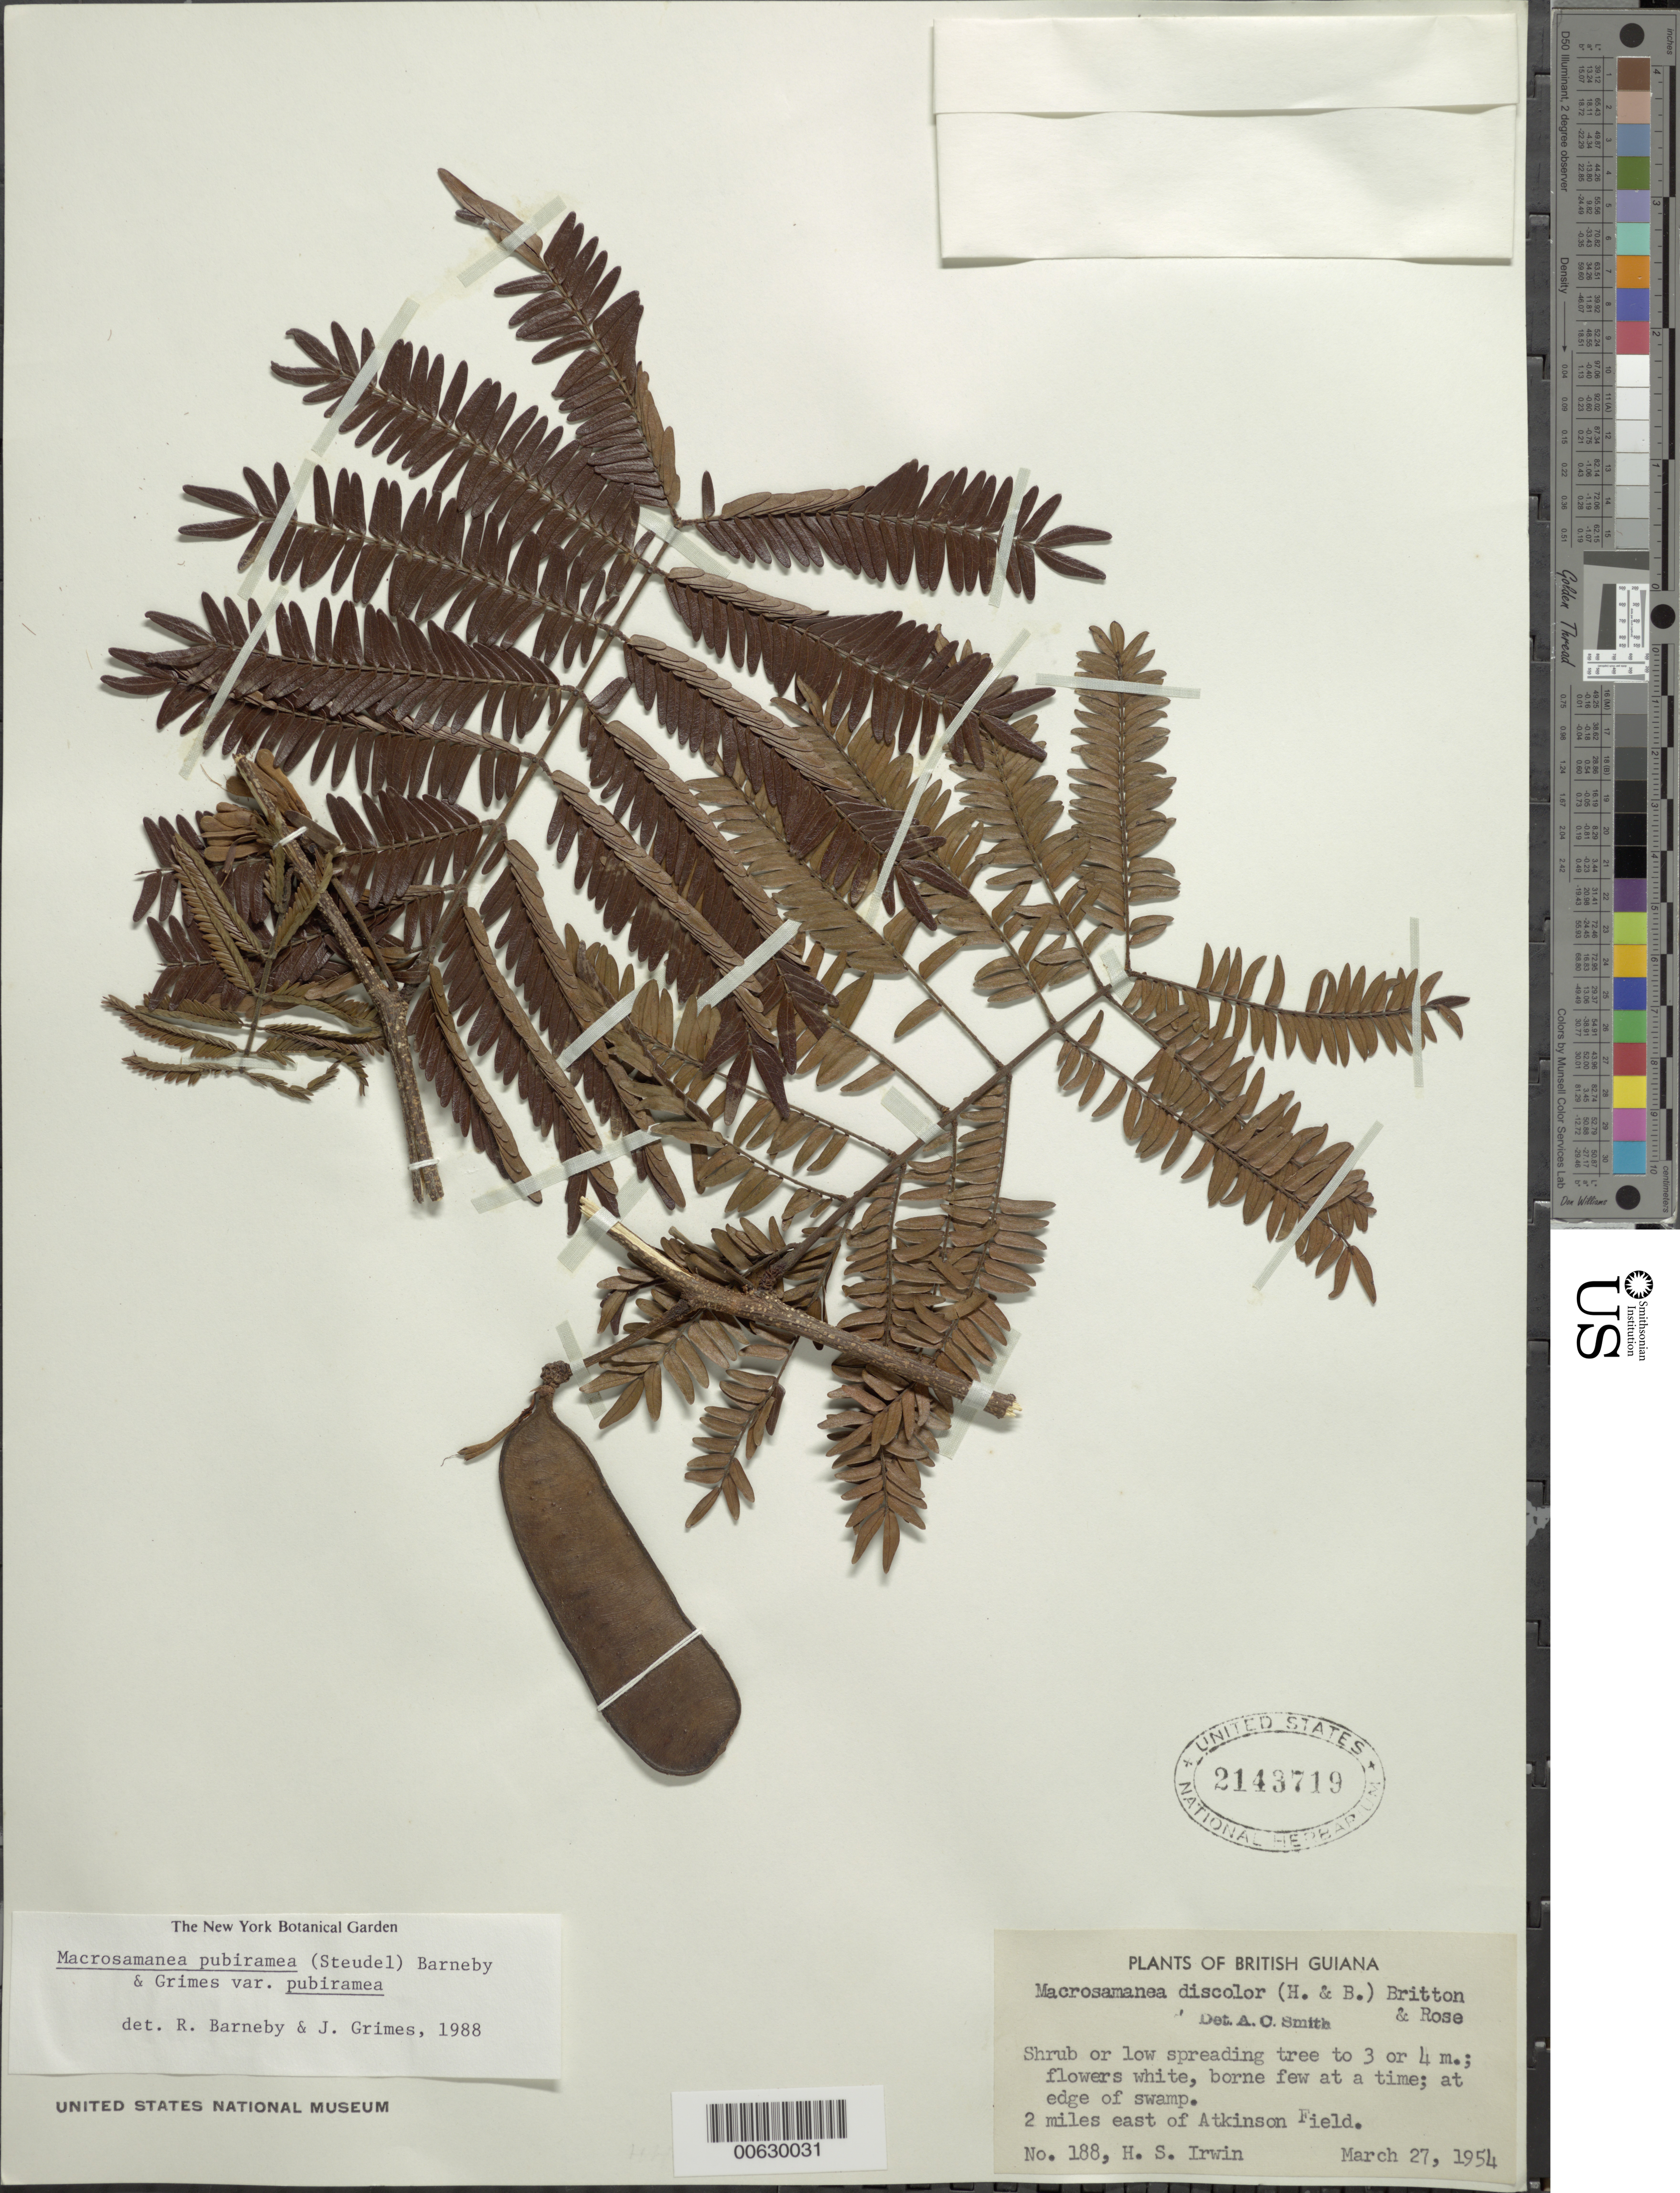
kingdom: Plantae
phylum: Tracheophyta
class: Magnoliopsida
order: Fabales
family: Fabaceae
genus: Macrosamanea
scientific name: Macrosamanea pubiramea var. pubiramea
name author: (Steud.) Barneby & J.W. Grimes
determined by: Barneby, R. C.; Grimes, J. W.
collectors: H. Irwin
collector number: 188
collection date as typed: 27-Mar-54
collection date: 1954-03-27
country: Guyana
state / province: Demerara-Mahaica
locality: Atkinson Field, 2 mi. E of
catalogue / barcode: US 2143719